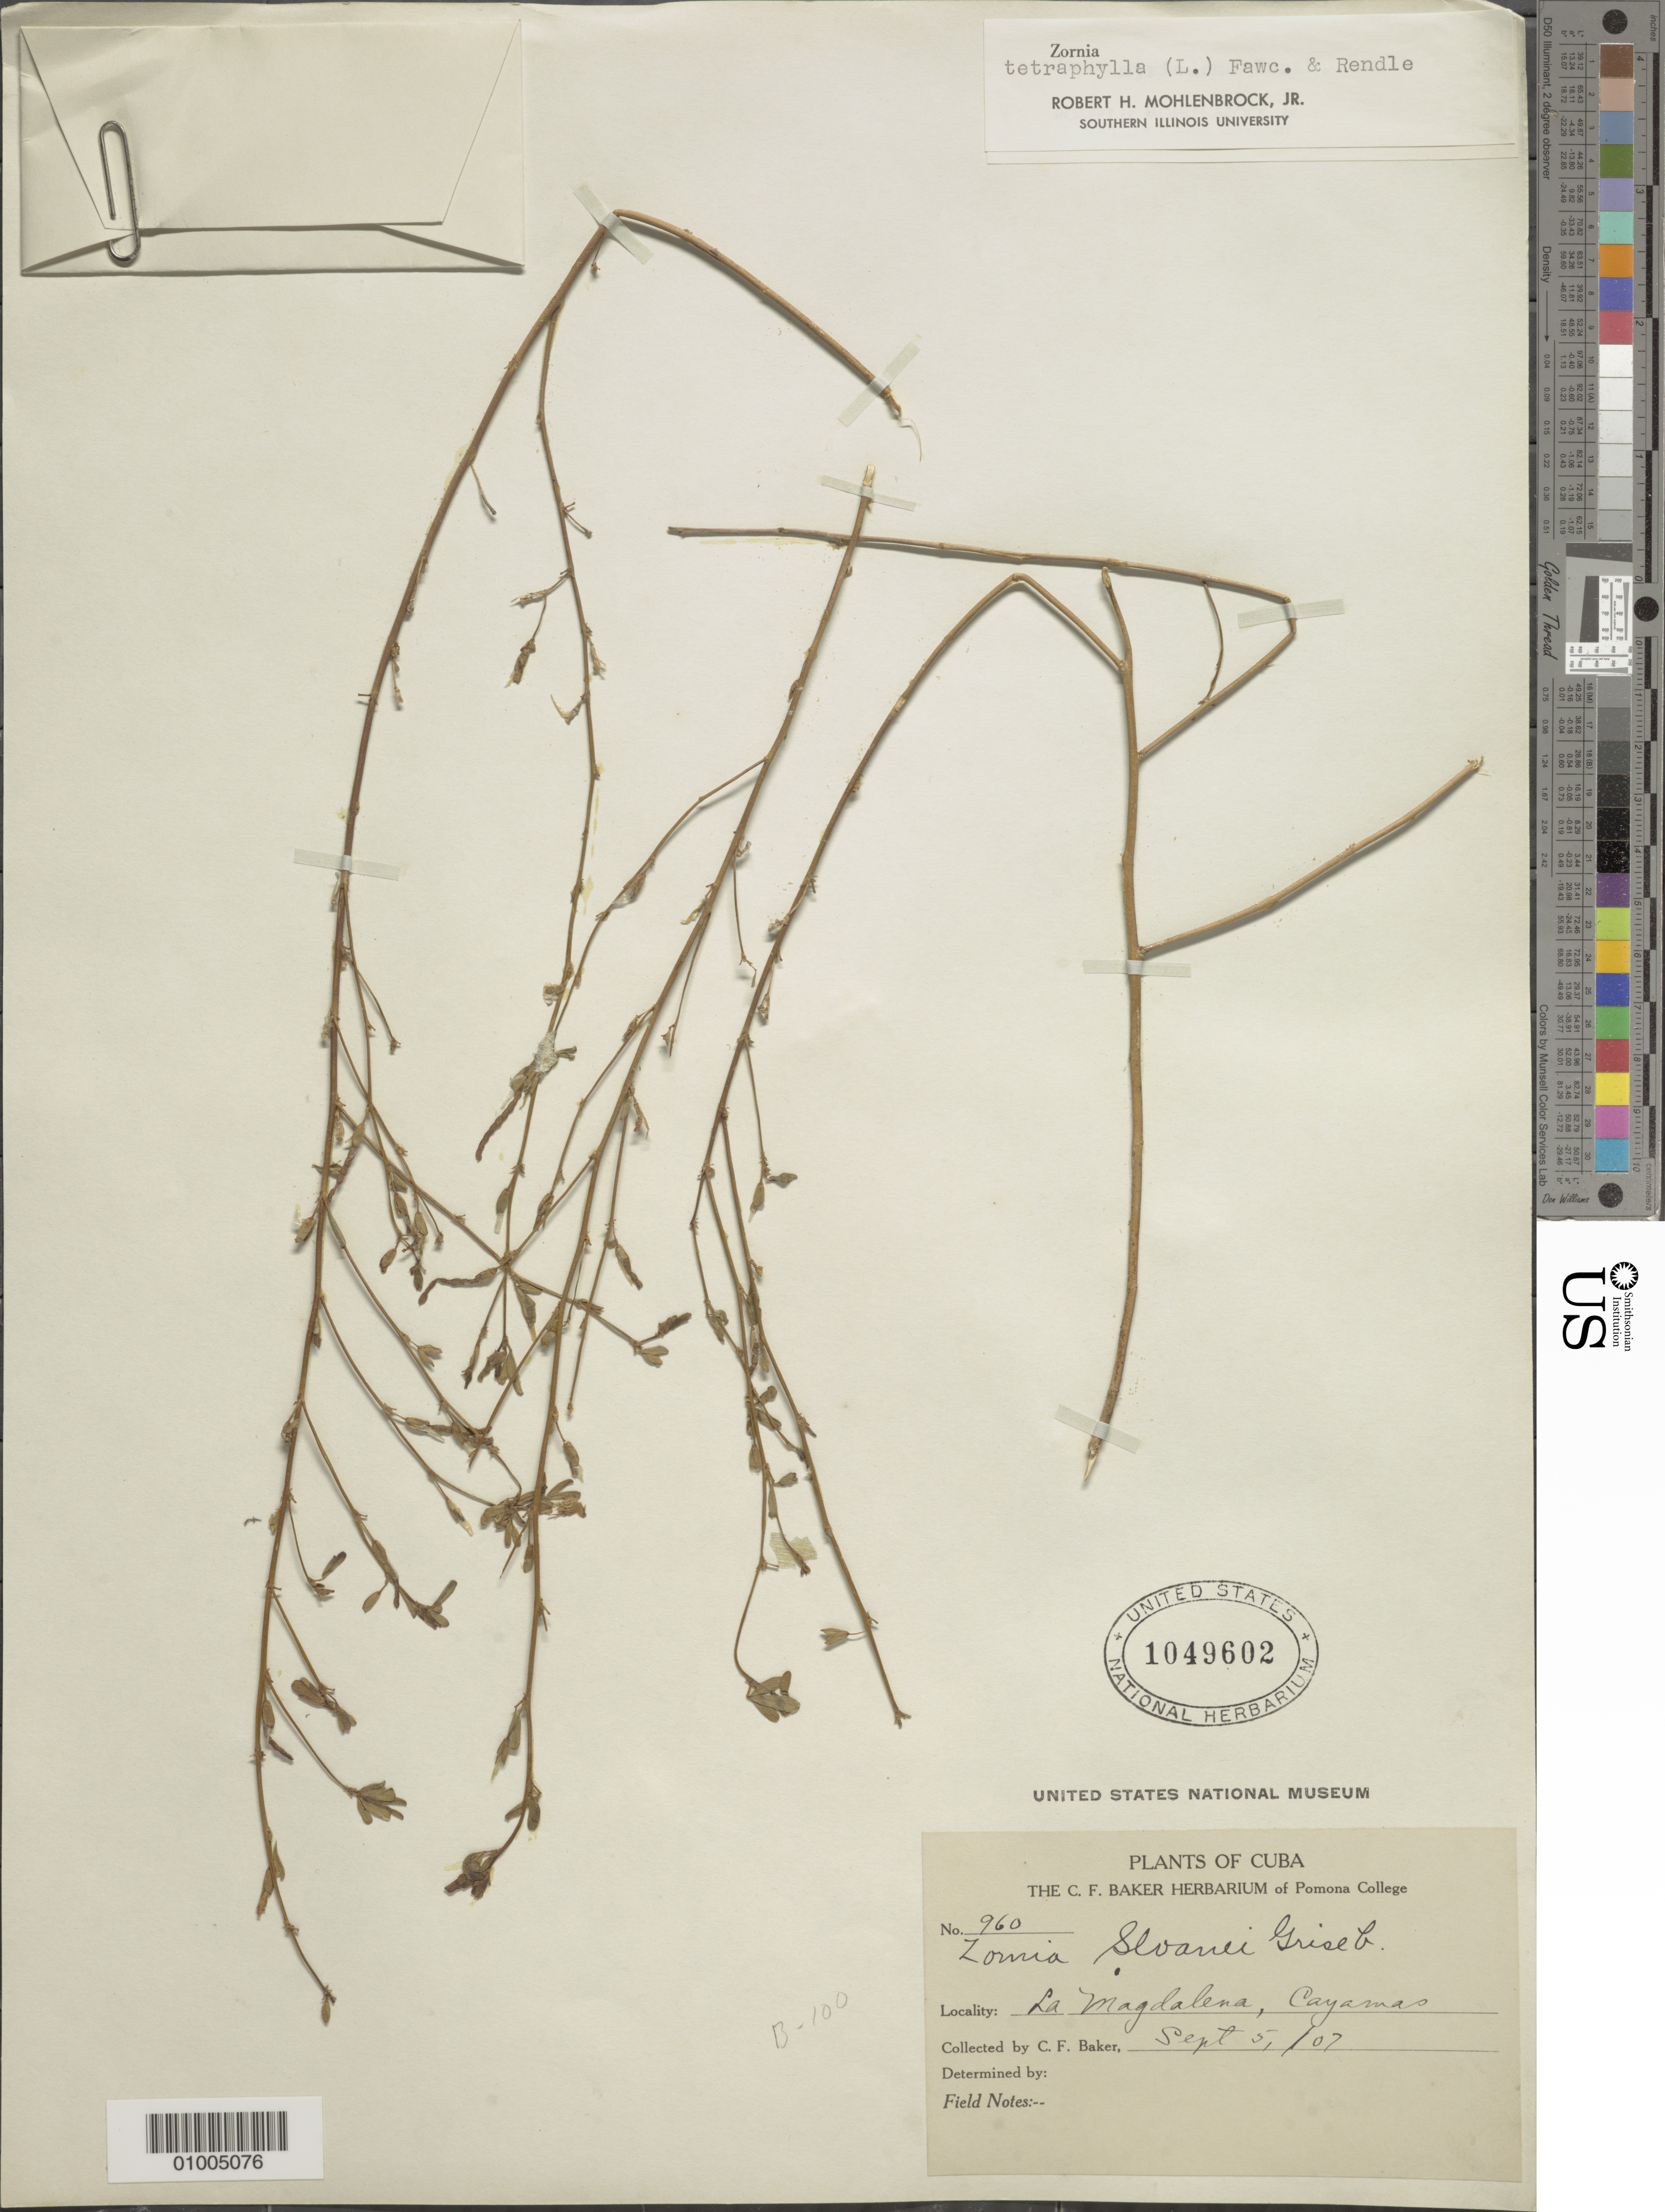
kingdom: Plantae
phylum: Tracheophyta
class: Magnoliopsida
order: Fabales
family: Fabaceae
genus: Zornia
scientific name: Zornia tetraphylla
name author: (L.) Fawc. & Rendle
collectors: C. F. Baker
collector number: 960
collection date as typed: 05 Sep 1907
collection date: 1907-09-05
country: Cuba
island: Cuba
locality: La Magdalena, Cayamas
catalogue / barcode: US 1049602